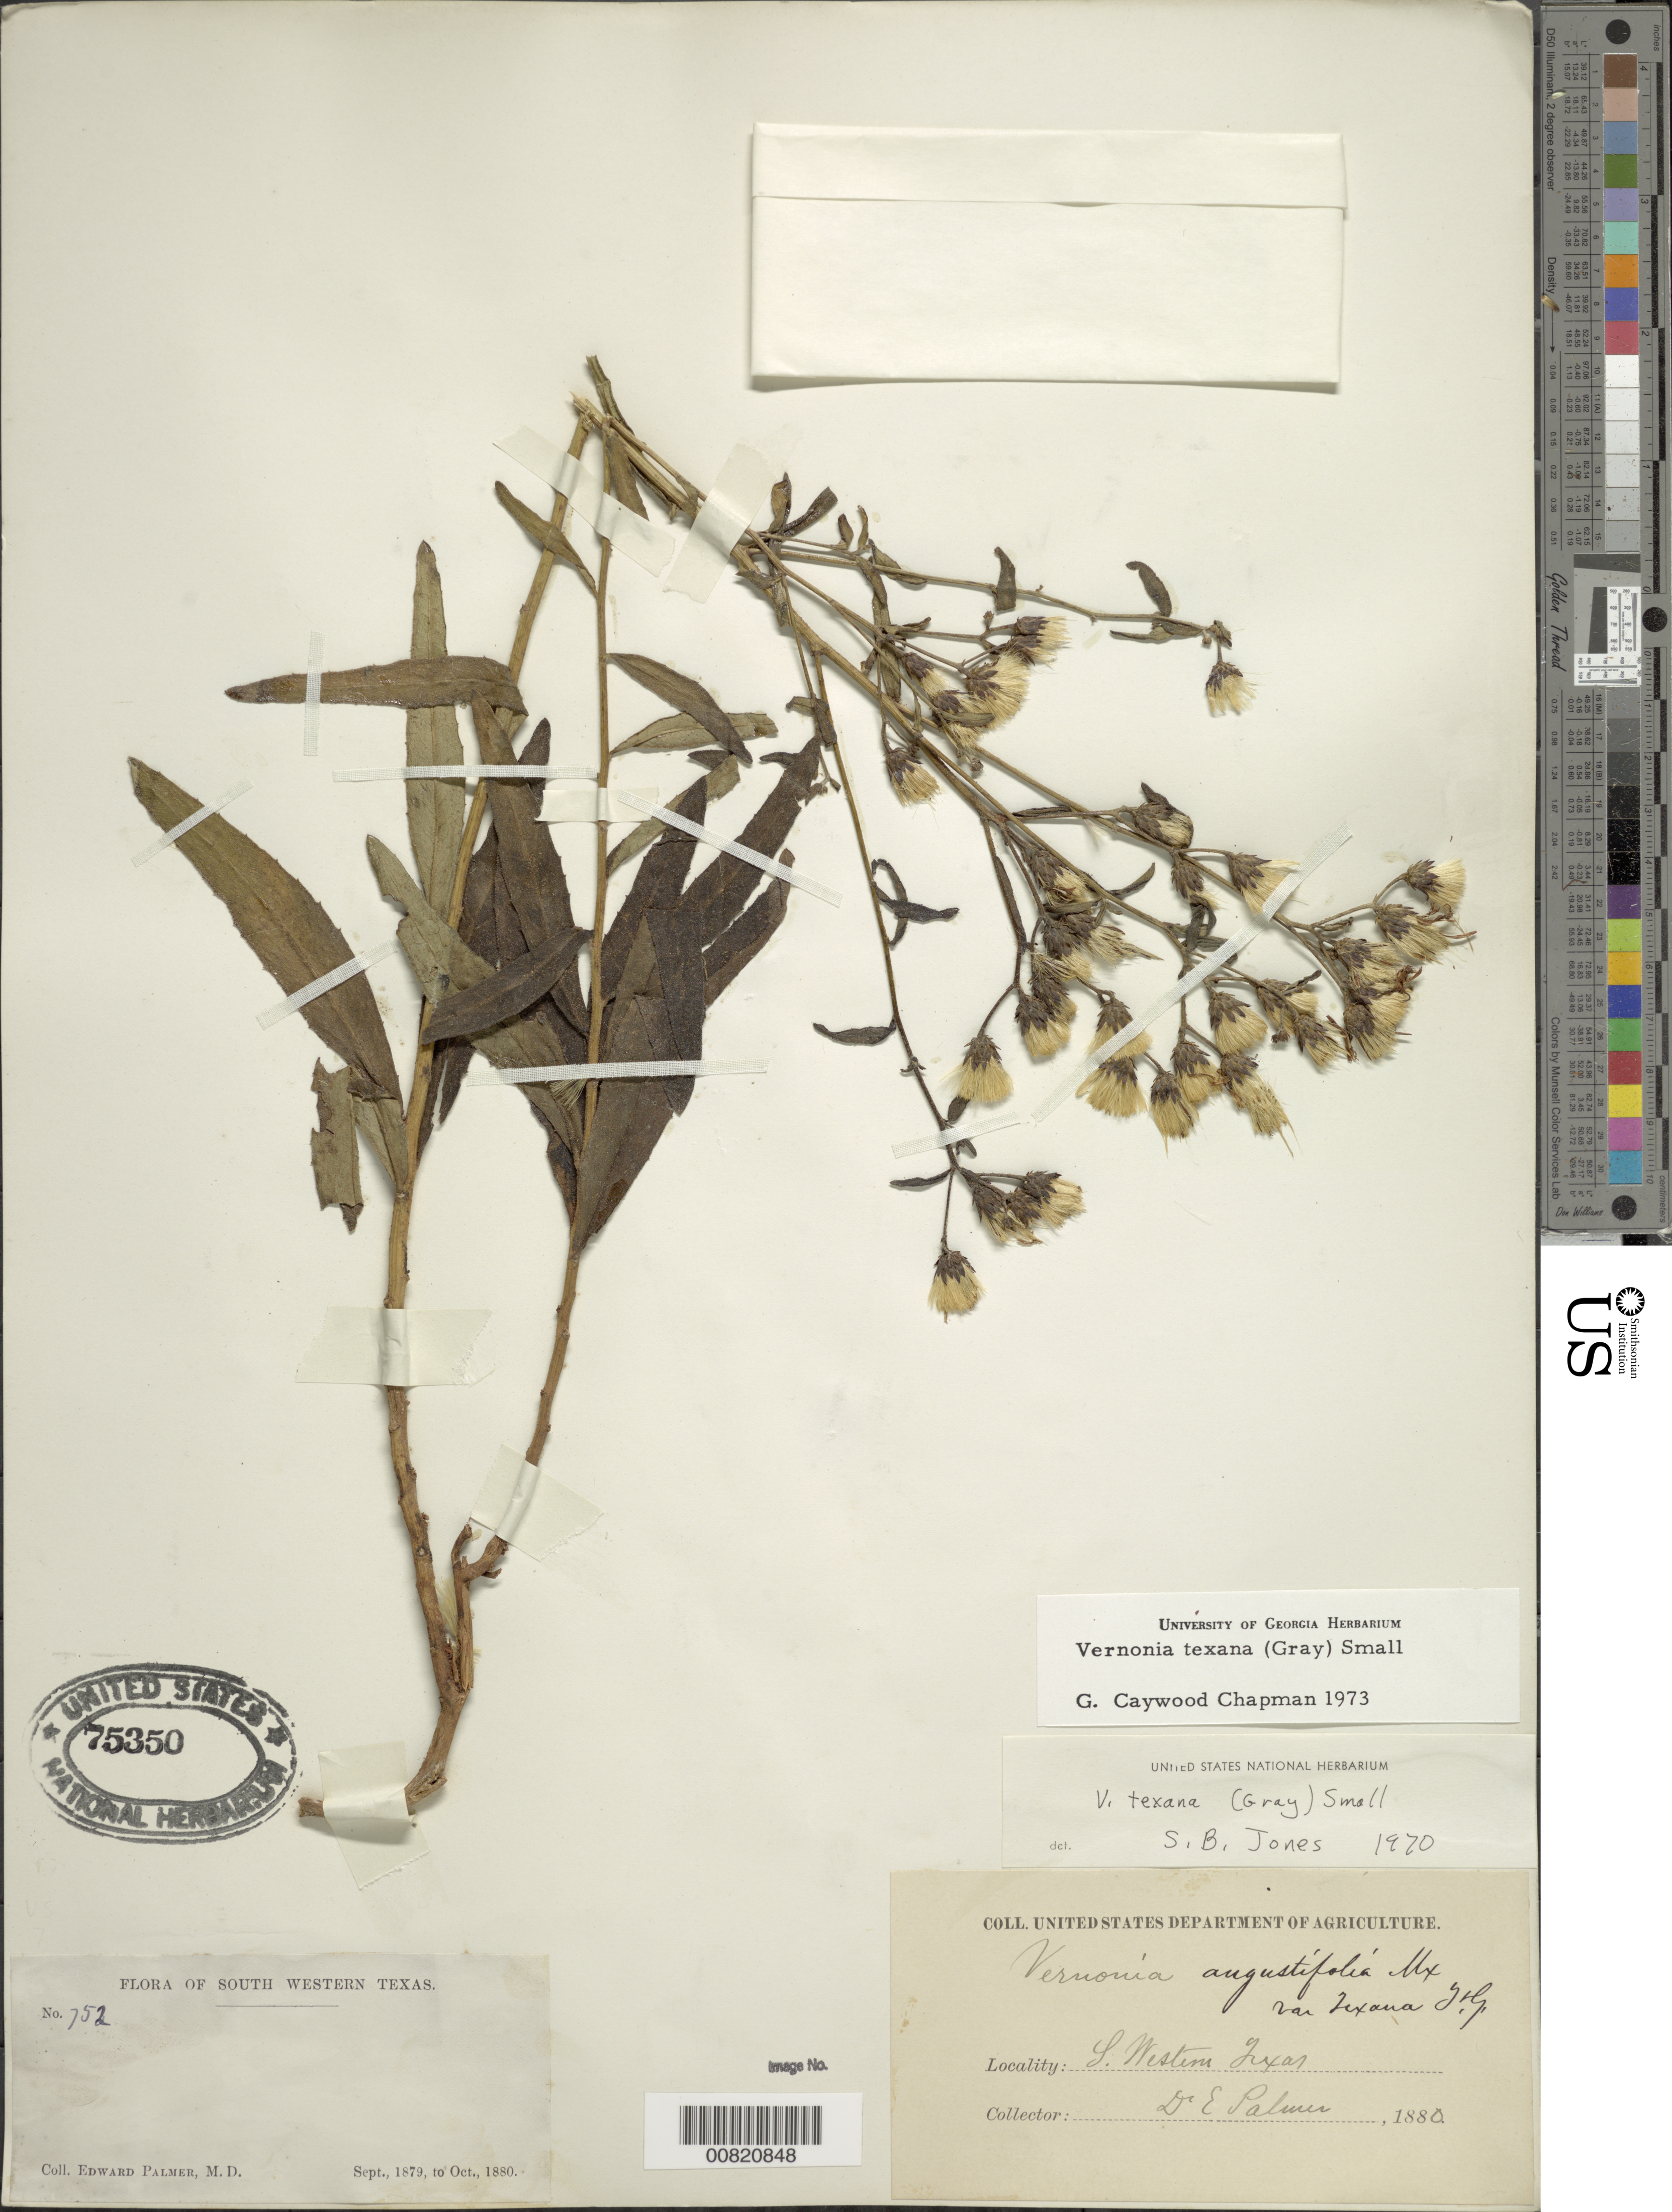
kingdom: Plantae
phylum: Tracheophyta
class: Magnoliopsida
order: Asterales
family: Asteraceae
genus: Vernonia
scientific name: Vernonia texana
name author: (A. Gray) Small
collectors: E. Palmer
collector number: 752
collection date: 1879-09/1880-10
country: United States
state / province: Texas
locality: S. Western Texas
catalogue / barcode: US 75350